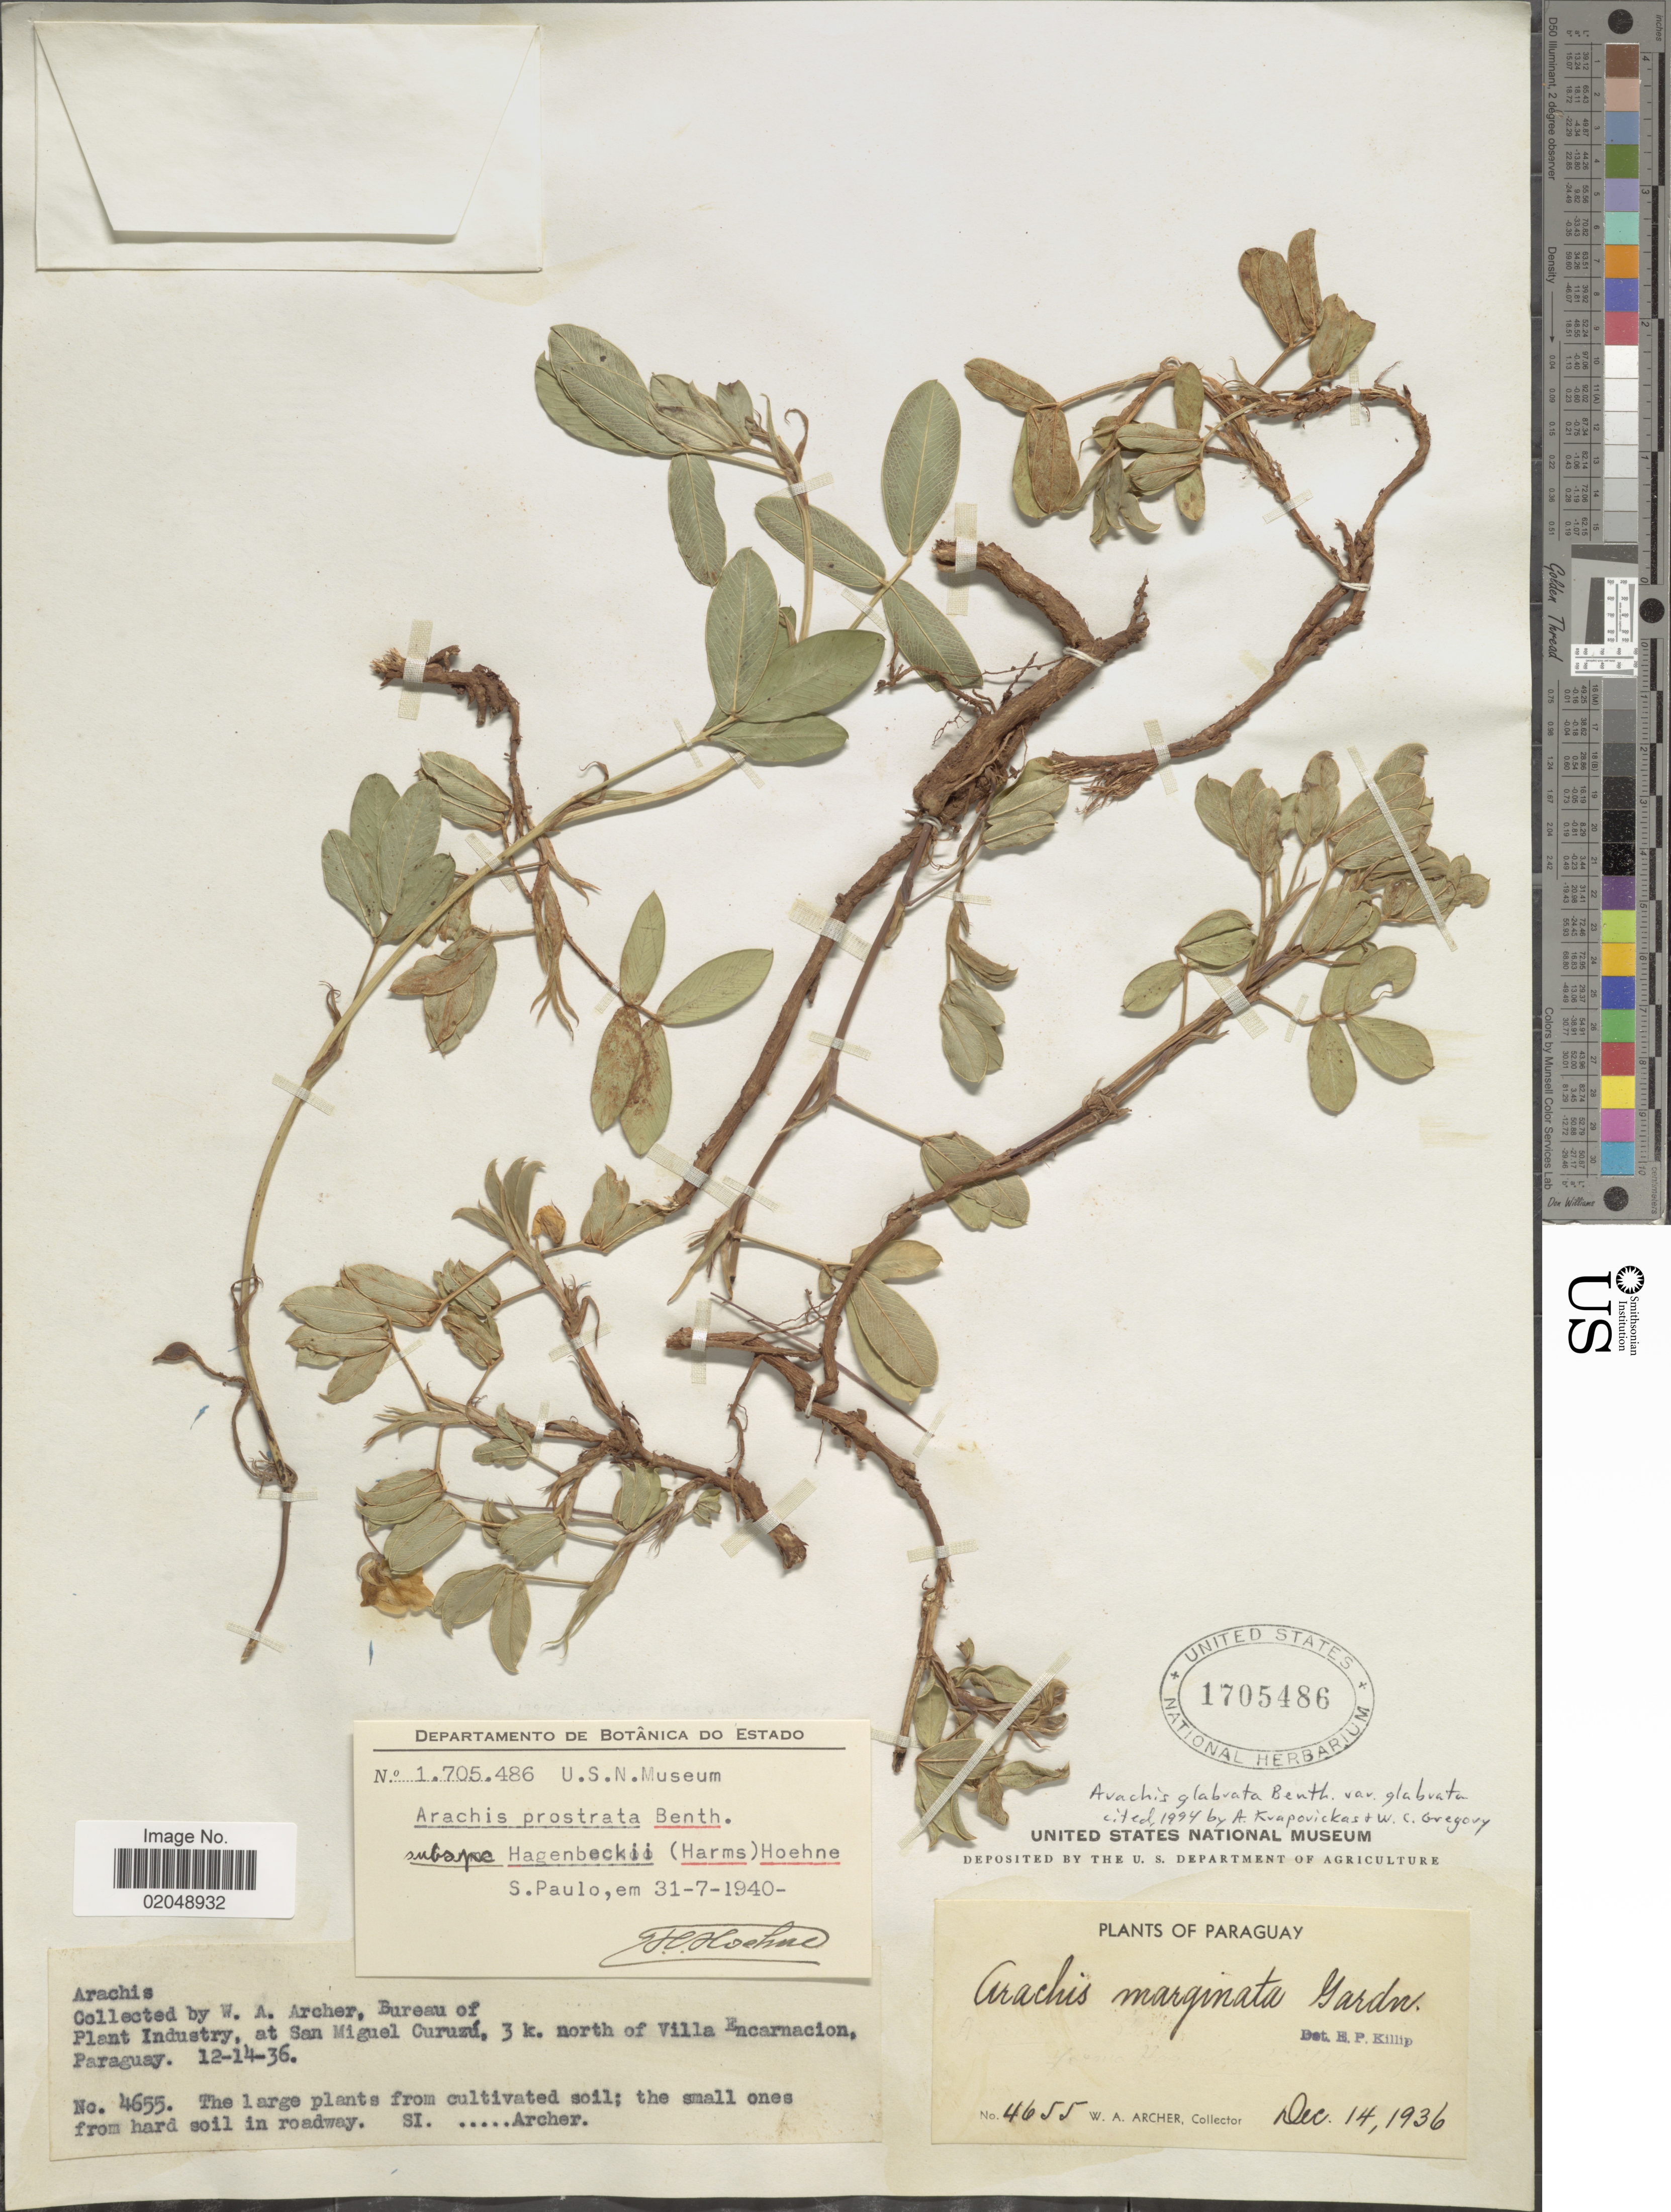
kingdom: Plantae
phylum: Tracheophyta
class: Magnoliopsida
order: Fabales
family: Fabaceae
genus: Arachis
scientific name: Arachis glabrata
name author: Benth.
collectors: W. A. Archer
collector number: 4655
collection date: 1936-12-14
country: Paraguay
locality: Bureau of Plant Industry, at San Miguel Curuzú, 3 k north of Villa Encarnacion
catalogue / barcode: US 1705486